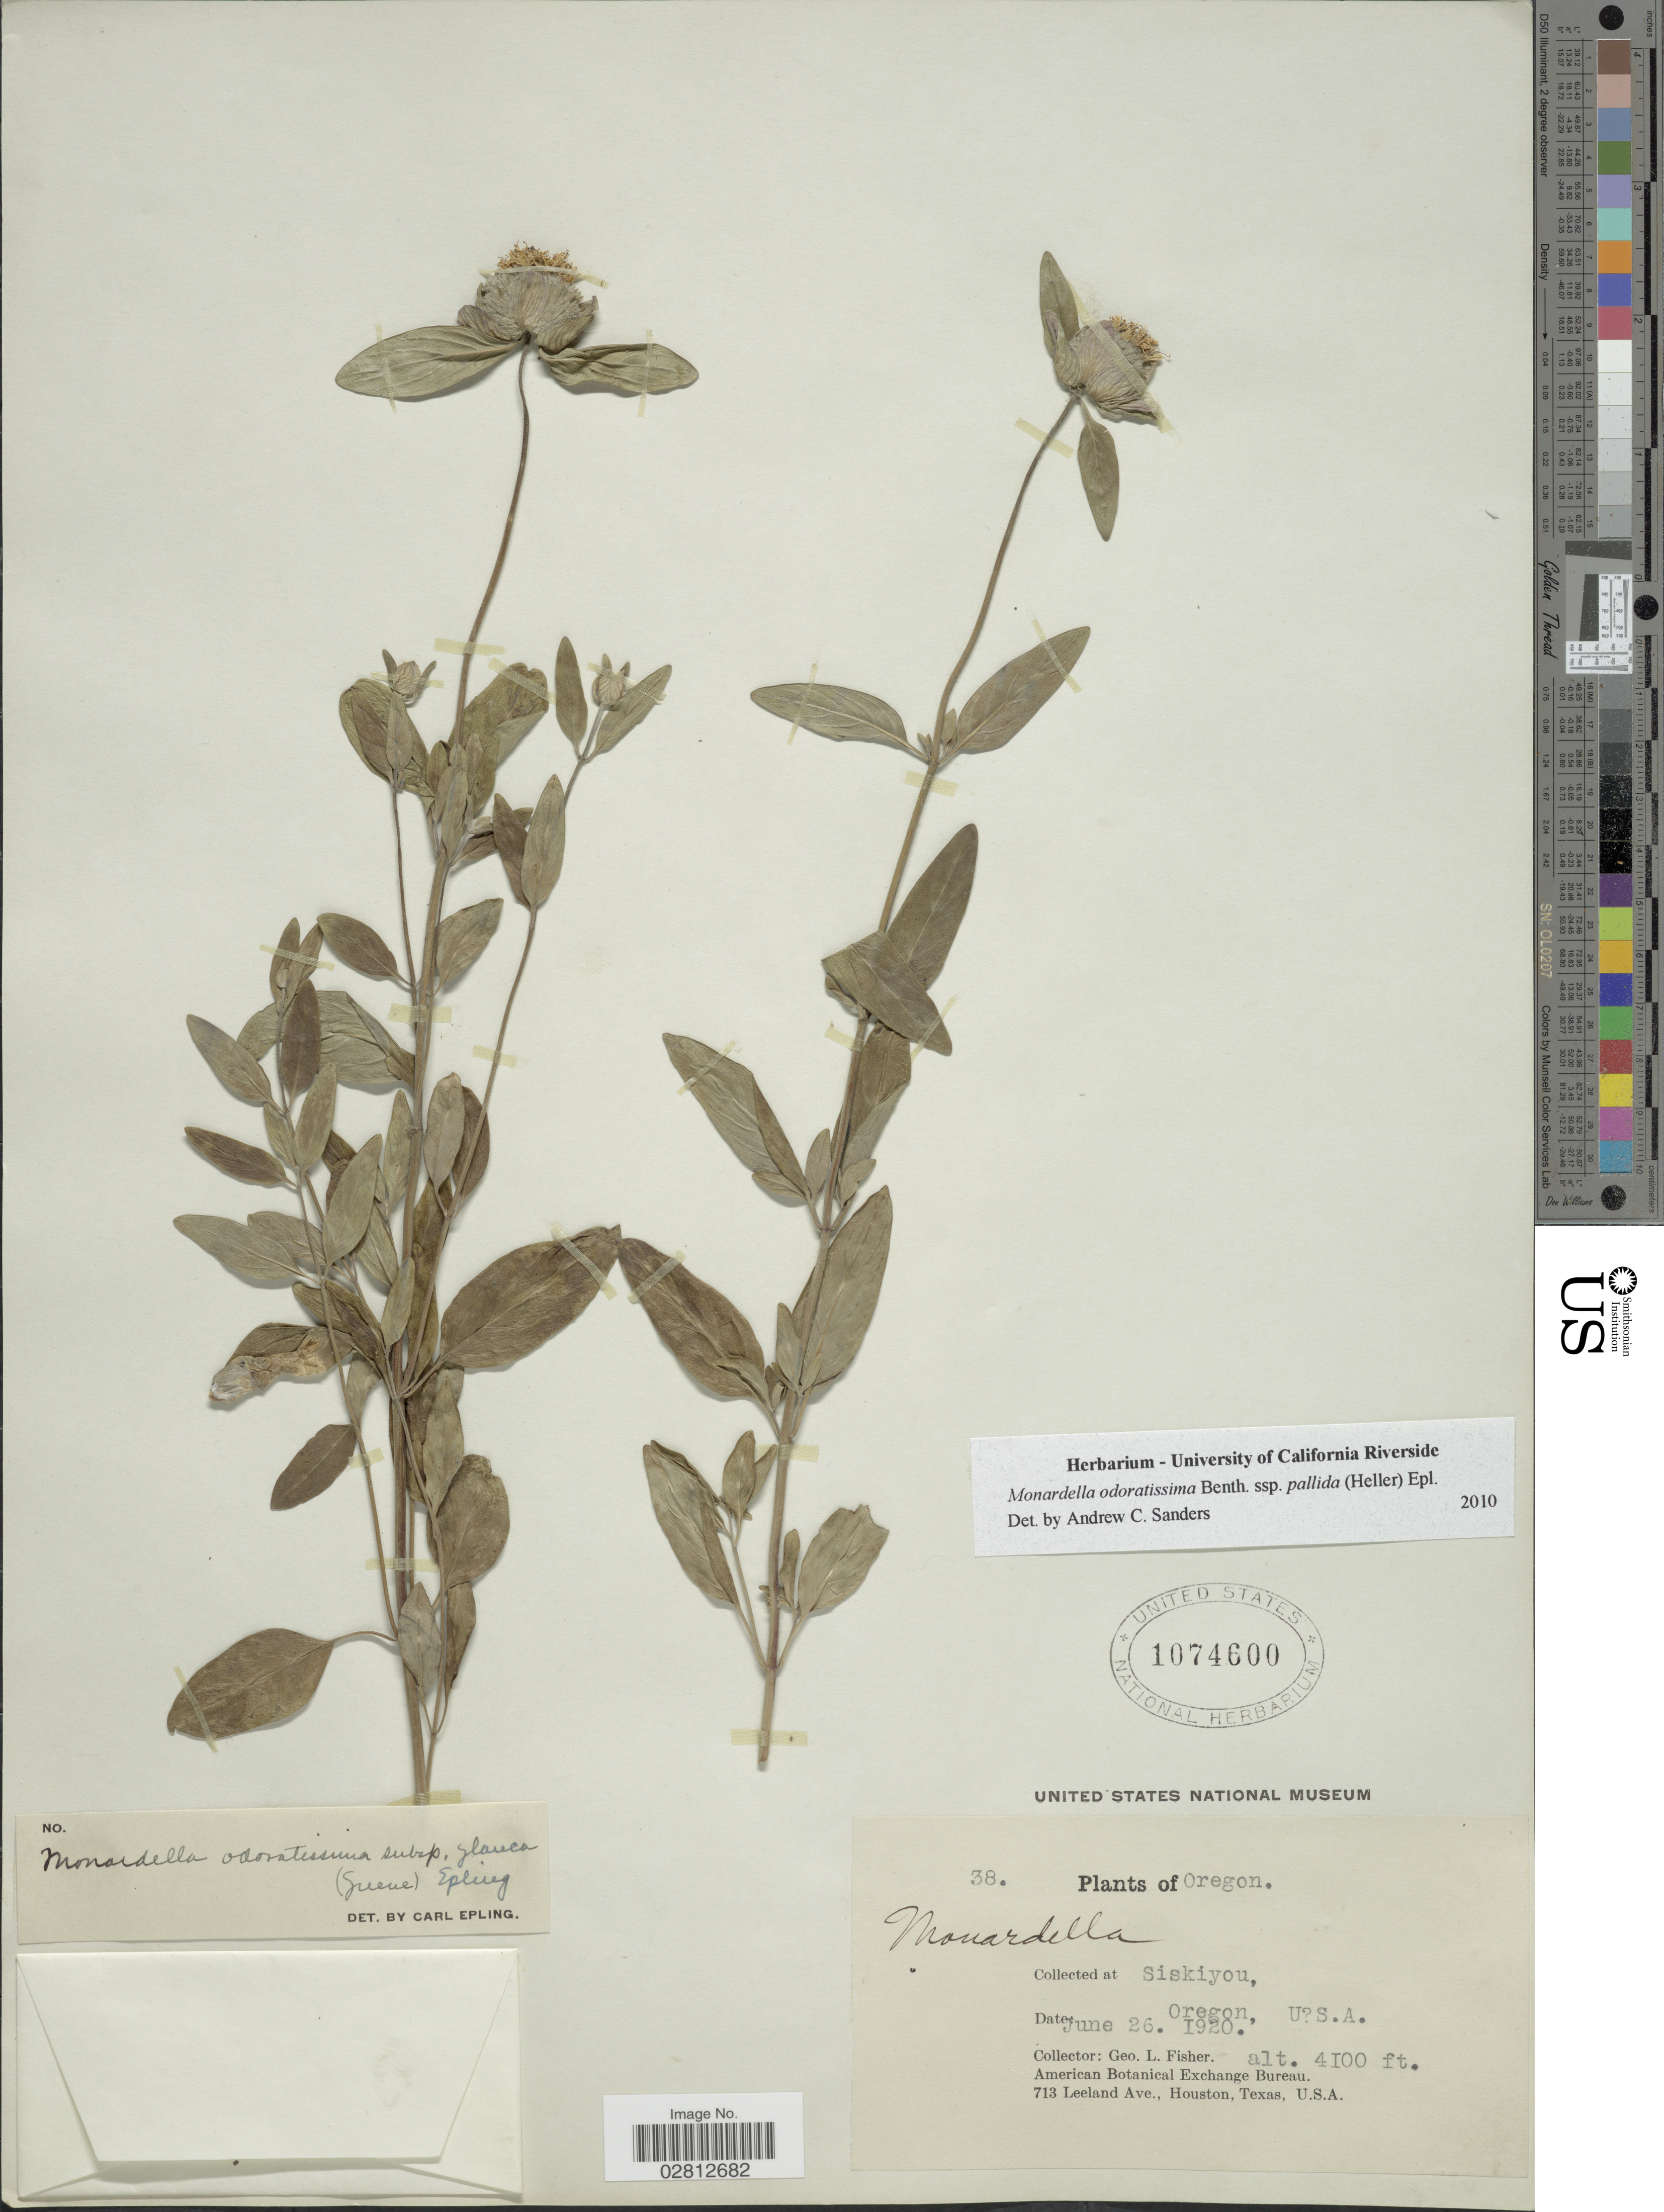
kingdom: Plantae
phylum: Tracheophyta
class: Magnoliopsida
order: Lamiales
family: Lamiaceae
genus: Monardella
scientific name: Monardella odoratissima subsp. pallida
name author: (A. Heller) Epling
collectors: G. L. Fisher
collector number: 38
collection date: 1920-06-26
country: United States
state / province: Oregon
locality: Siskiyou.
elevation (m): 1250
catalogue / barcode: US 1074600